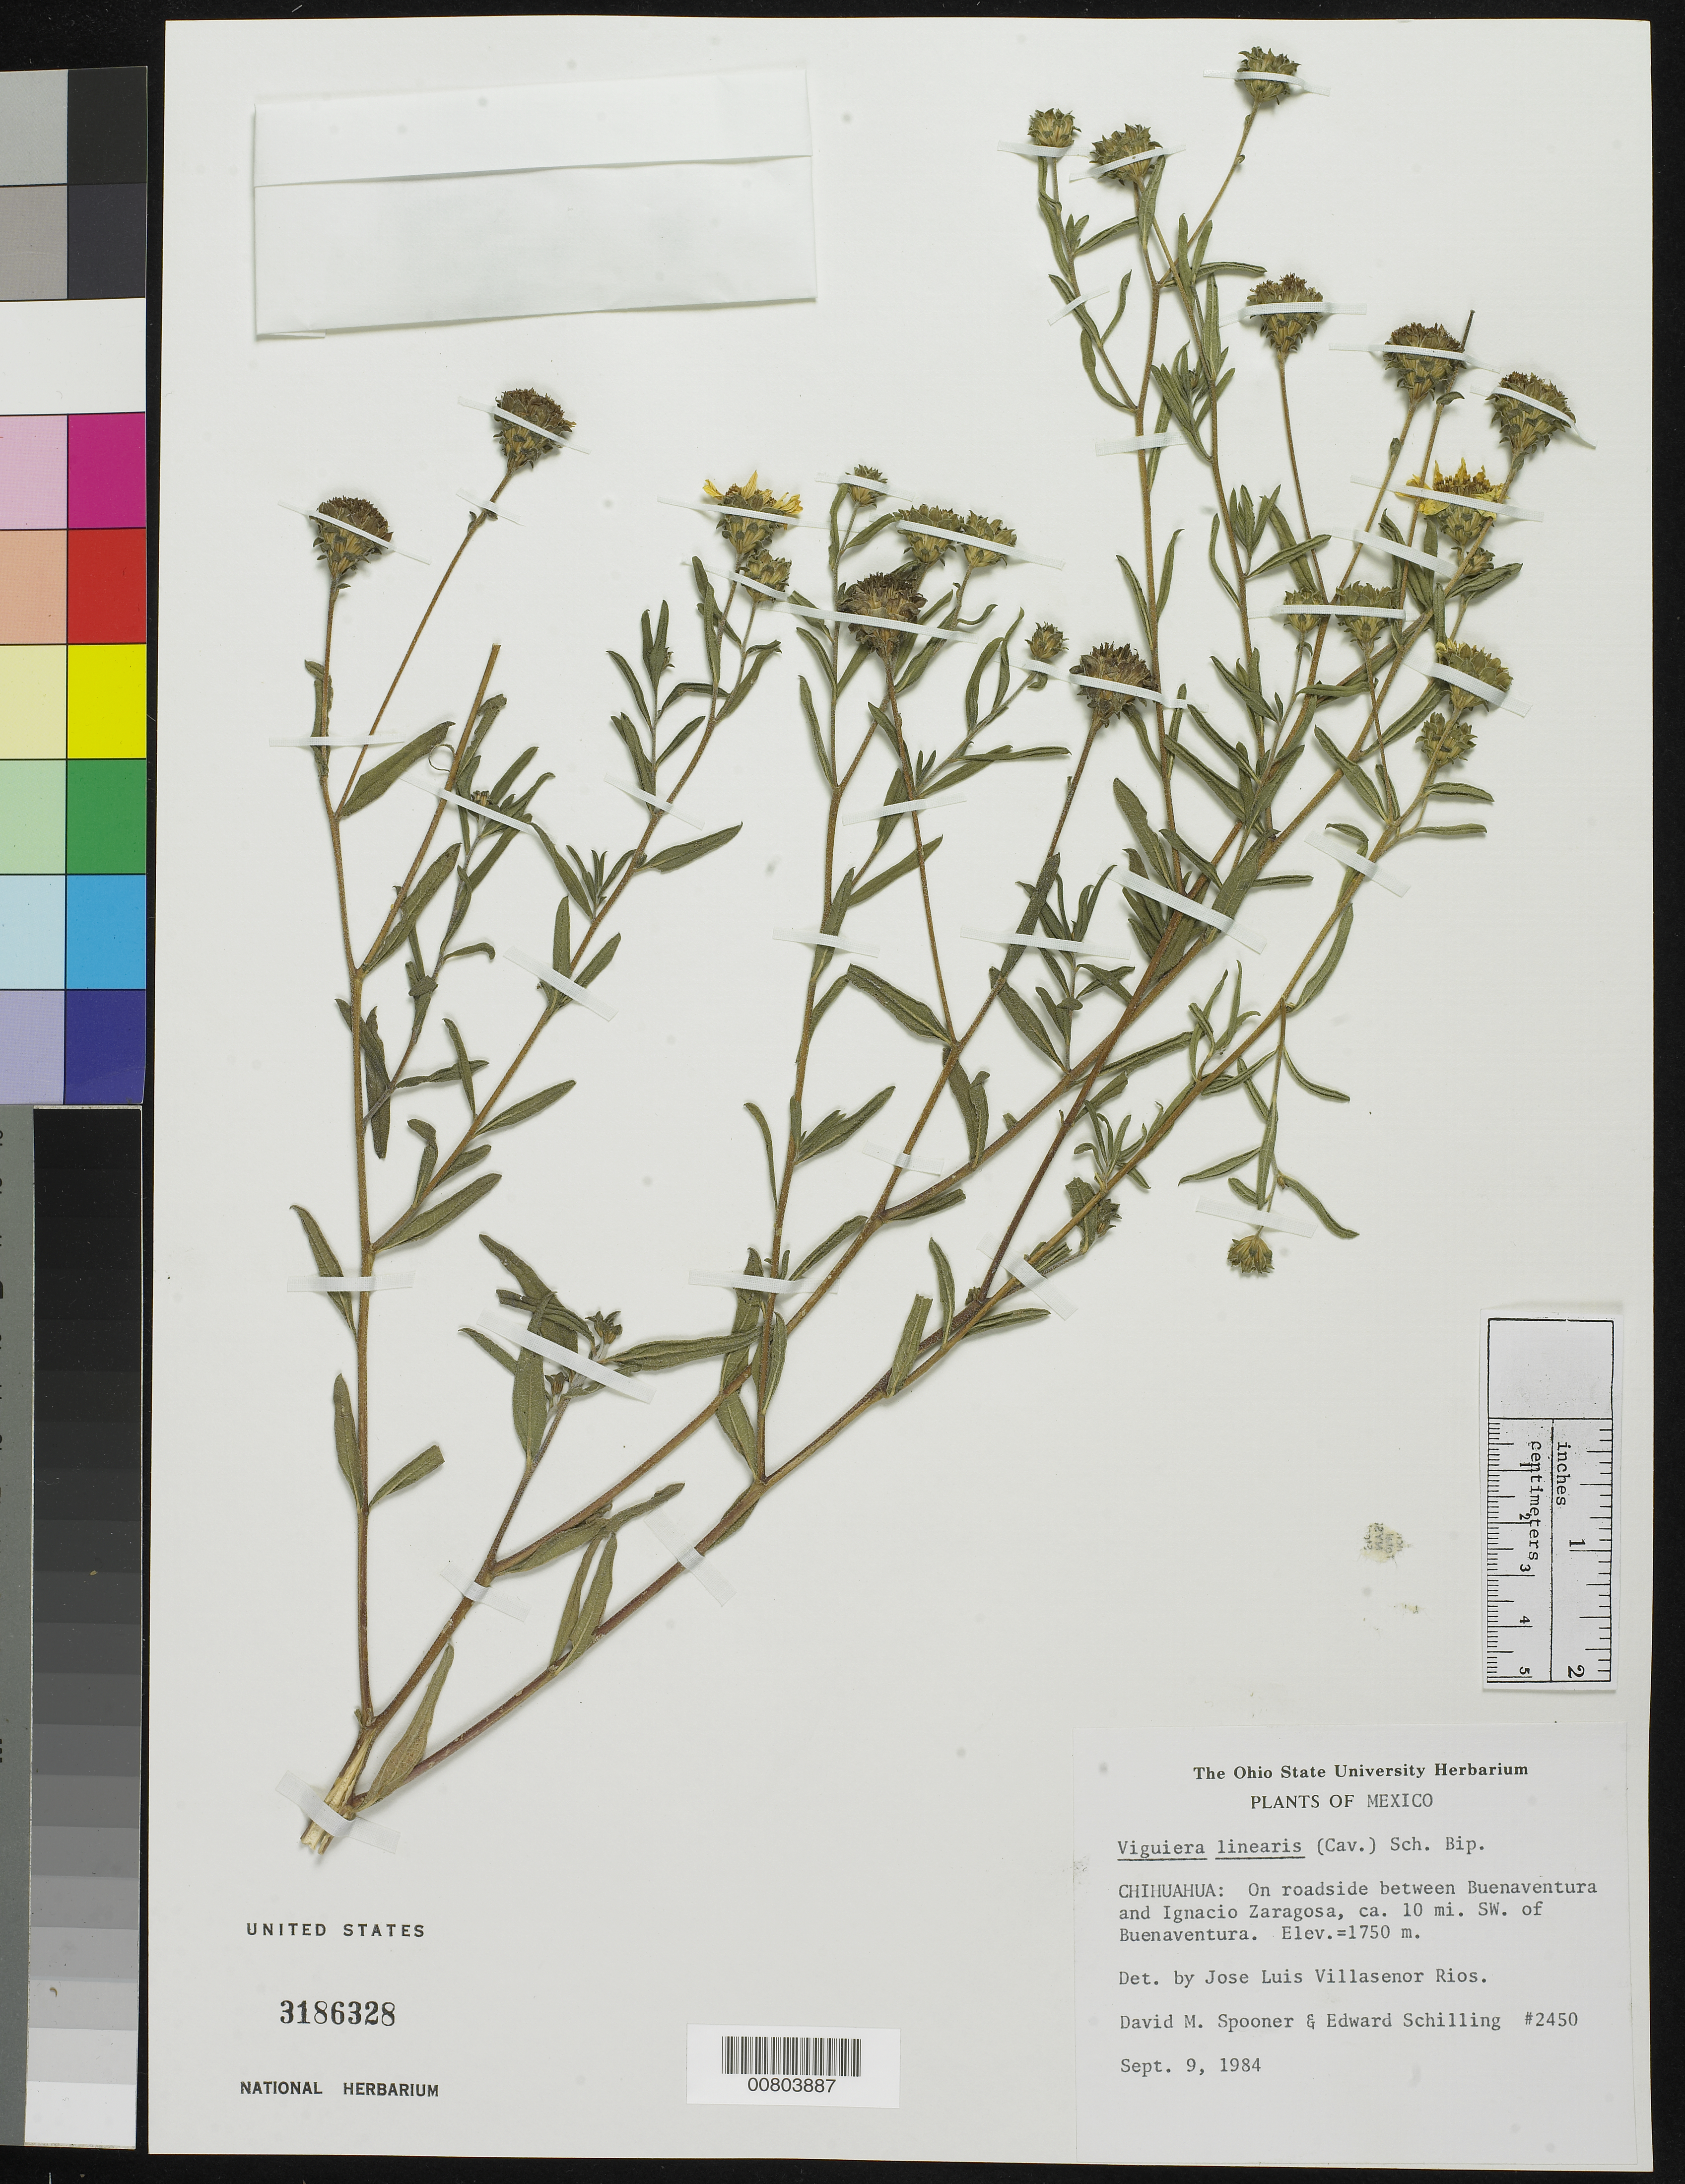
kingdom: Plantae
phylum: Tracheophyta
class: Magnoliopsida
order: Asterales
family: Asteraceae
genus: Viguiera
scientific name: Viguiera linearis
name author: (Cav.) Sch. Bip.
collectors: D. Spooner & Schilling, --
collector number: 2450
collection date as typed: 09 Sep 1984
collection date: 1984-09-09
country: Mexico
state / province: Chihuahua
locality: On roadside between buenaventura and Ignacio Zaragoza, ca. 10 mi. SW of Buenaventura, Chihuahua.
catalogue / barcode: US 3186328